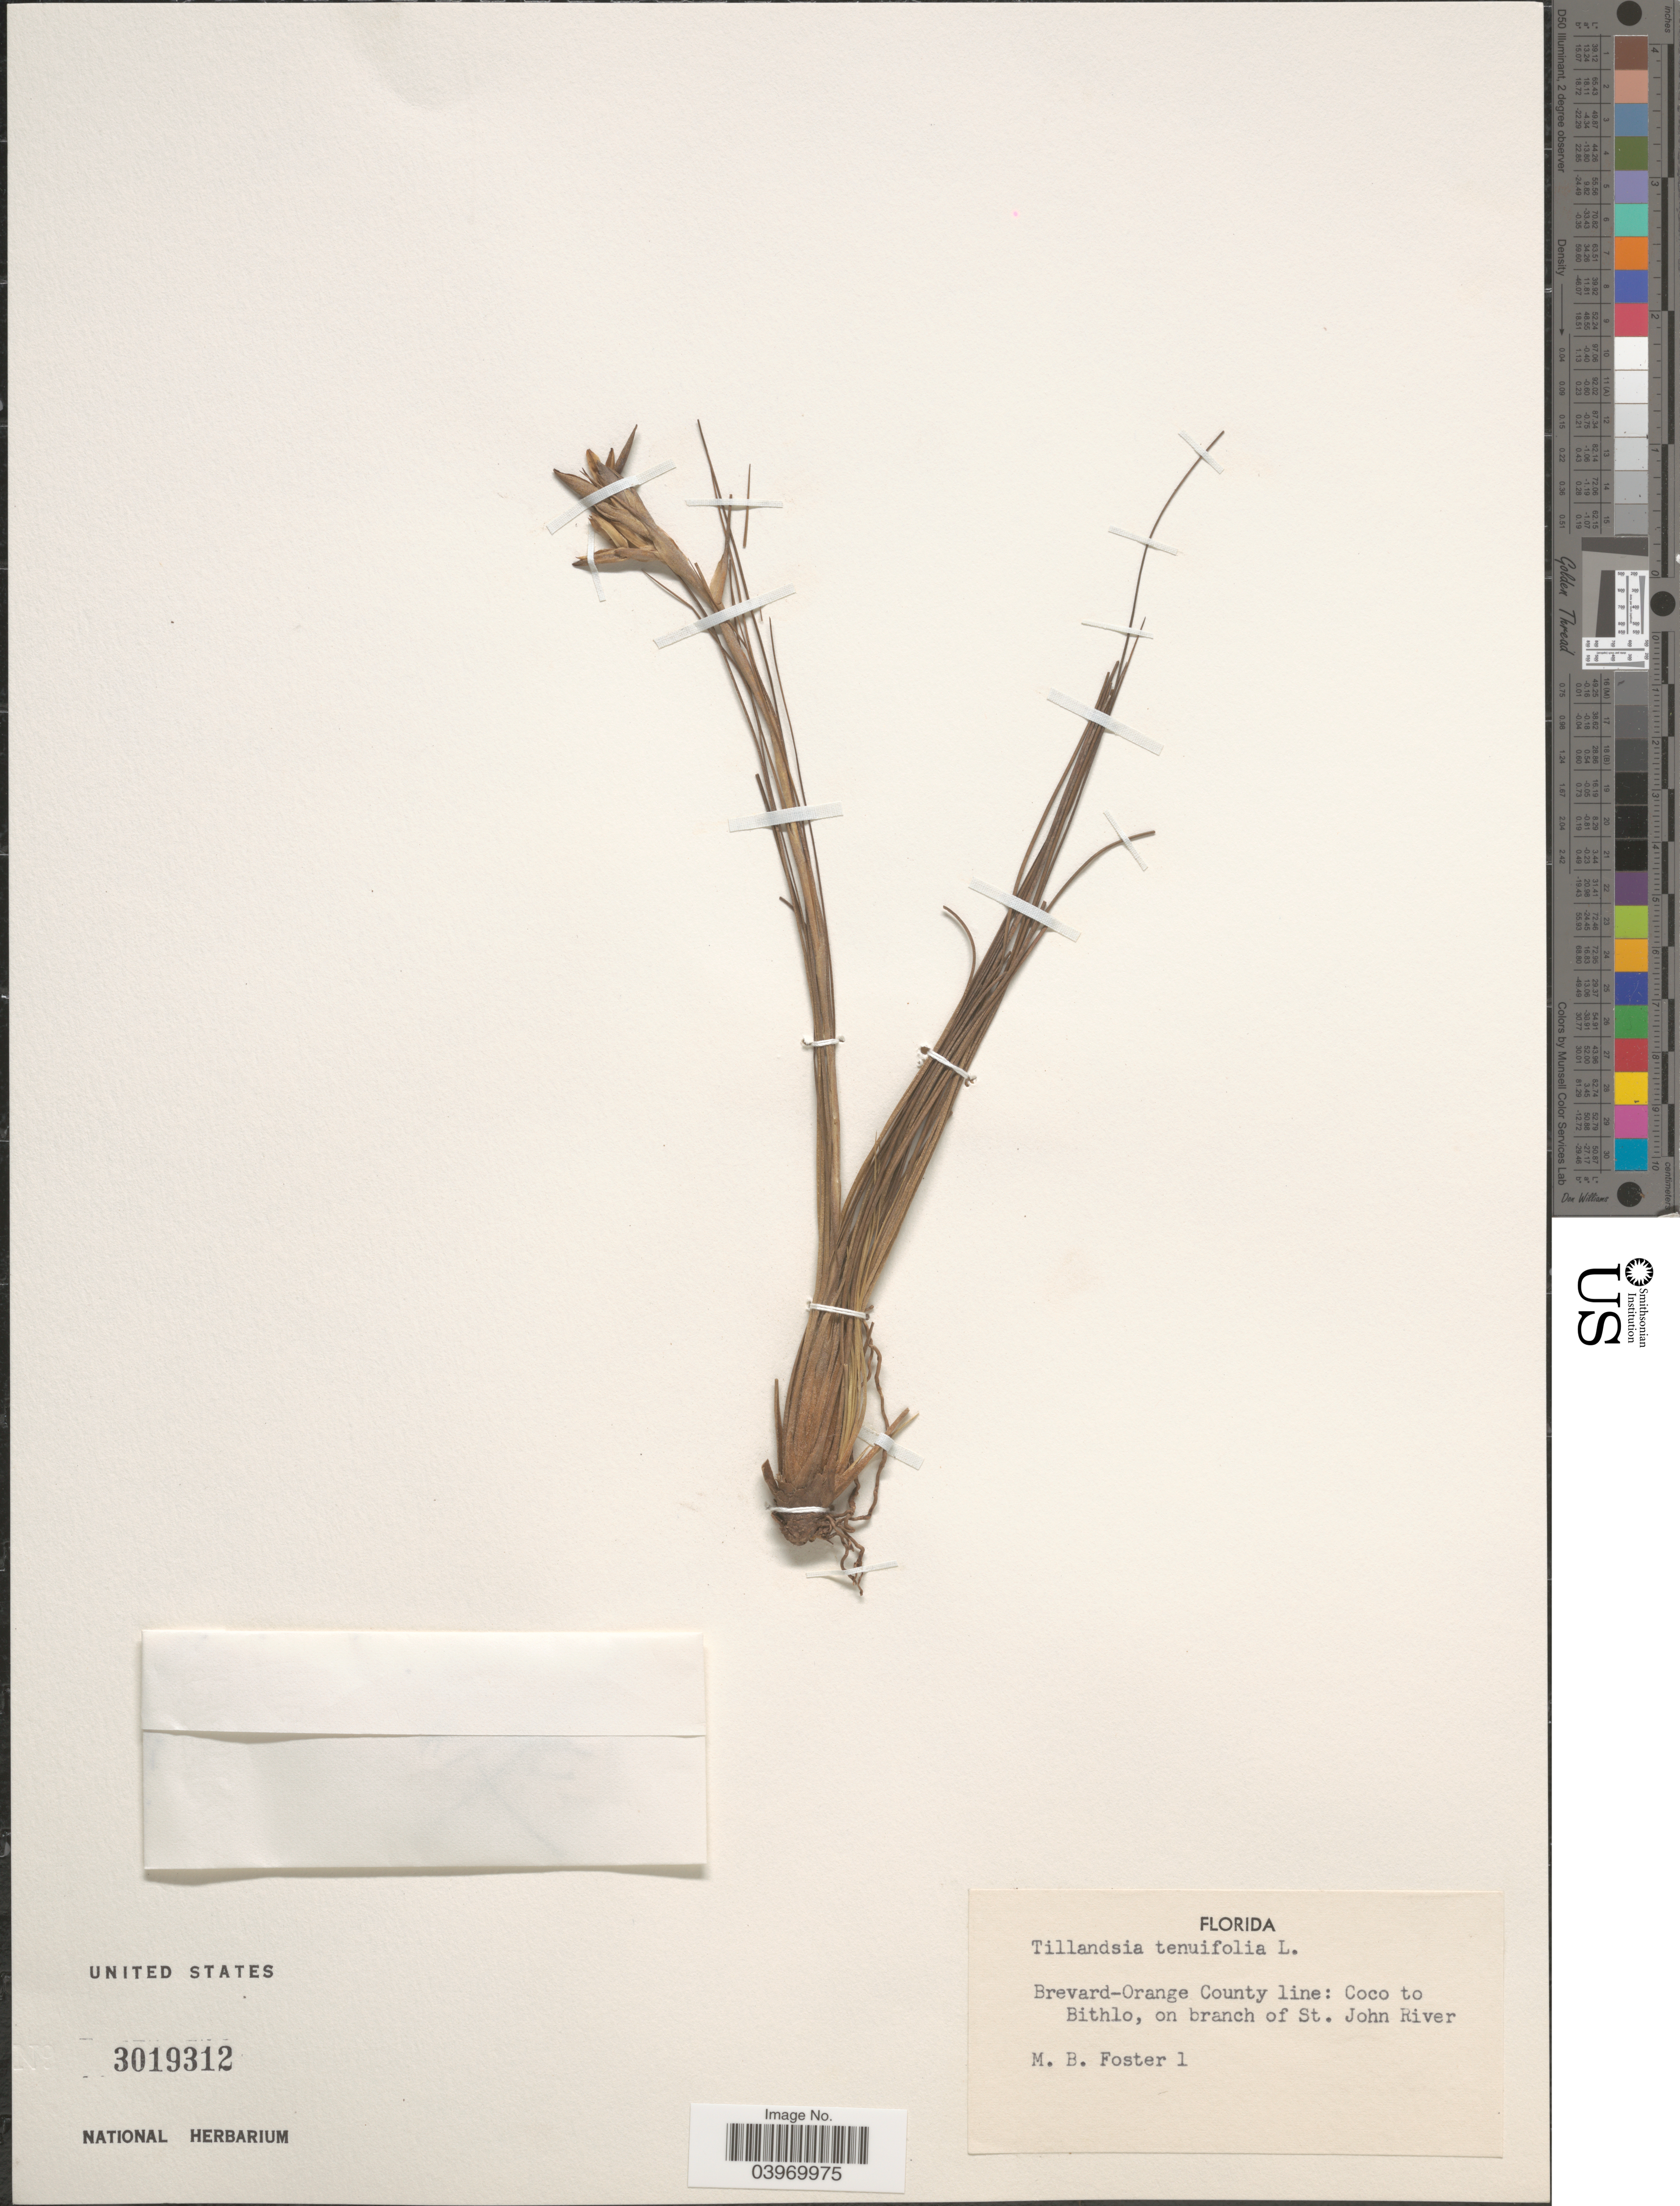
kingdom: Plantae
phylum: Tracheophyta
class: Liliopsida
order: Poales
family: Bromeliaceae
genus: Tillandsia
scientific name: Tillandsia tenuifolia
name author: L.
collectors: M. B. Foster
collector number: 1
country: United States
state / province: Florida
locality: Brevard-Orange County line: Coco to Bithlo, on branch of St. John River.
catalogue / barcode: US 3019312